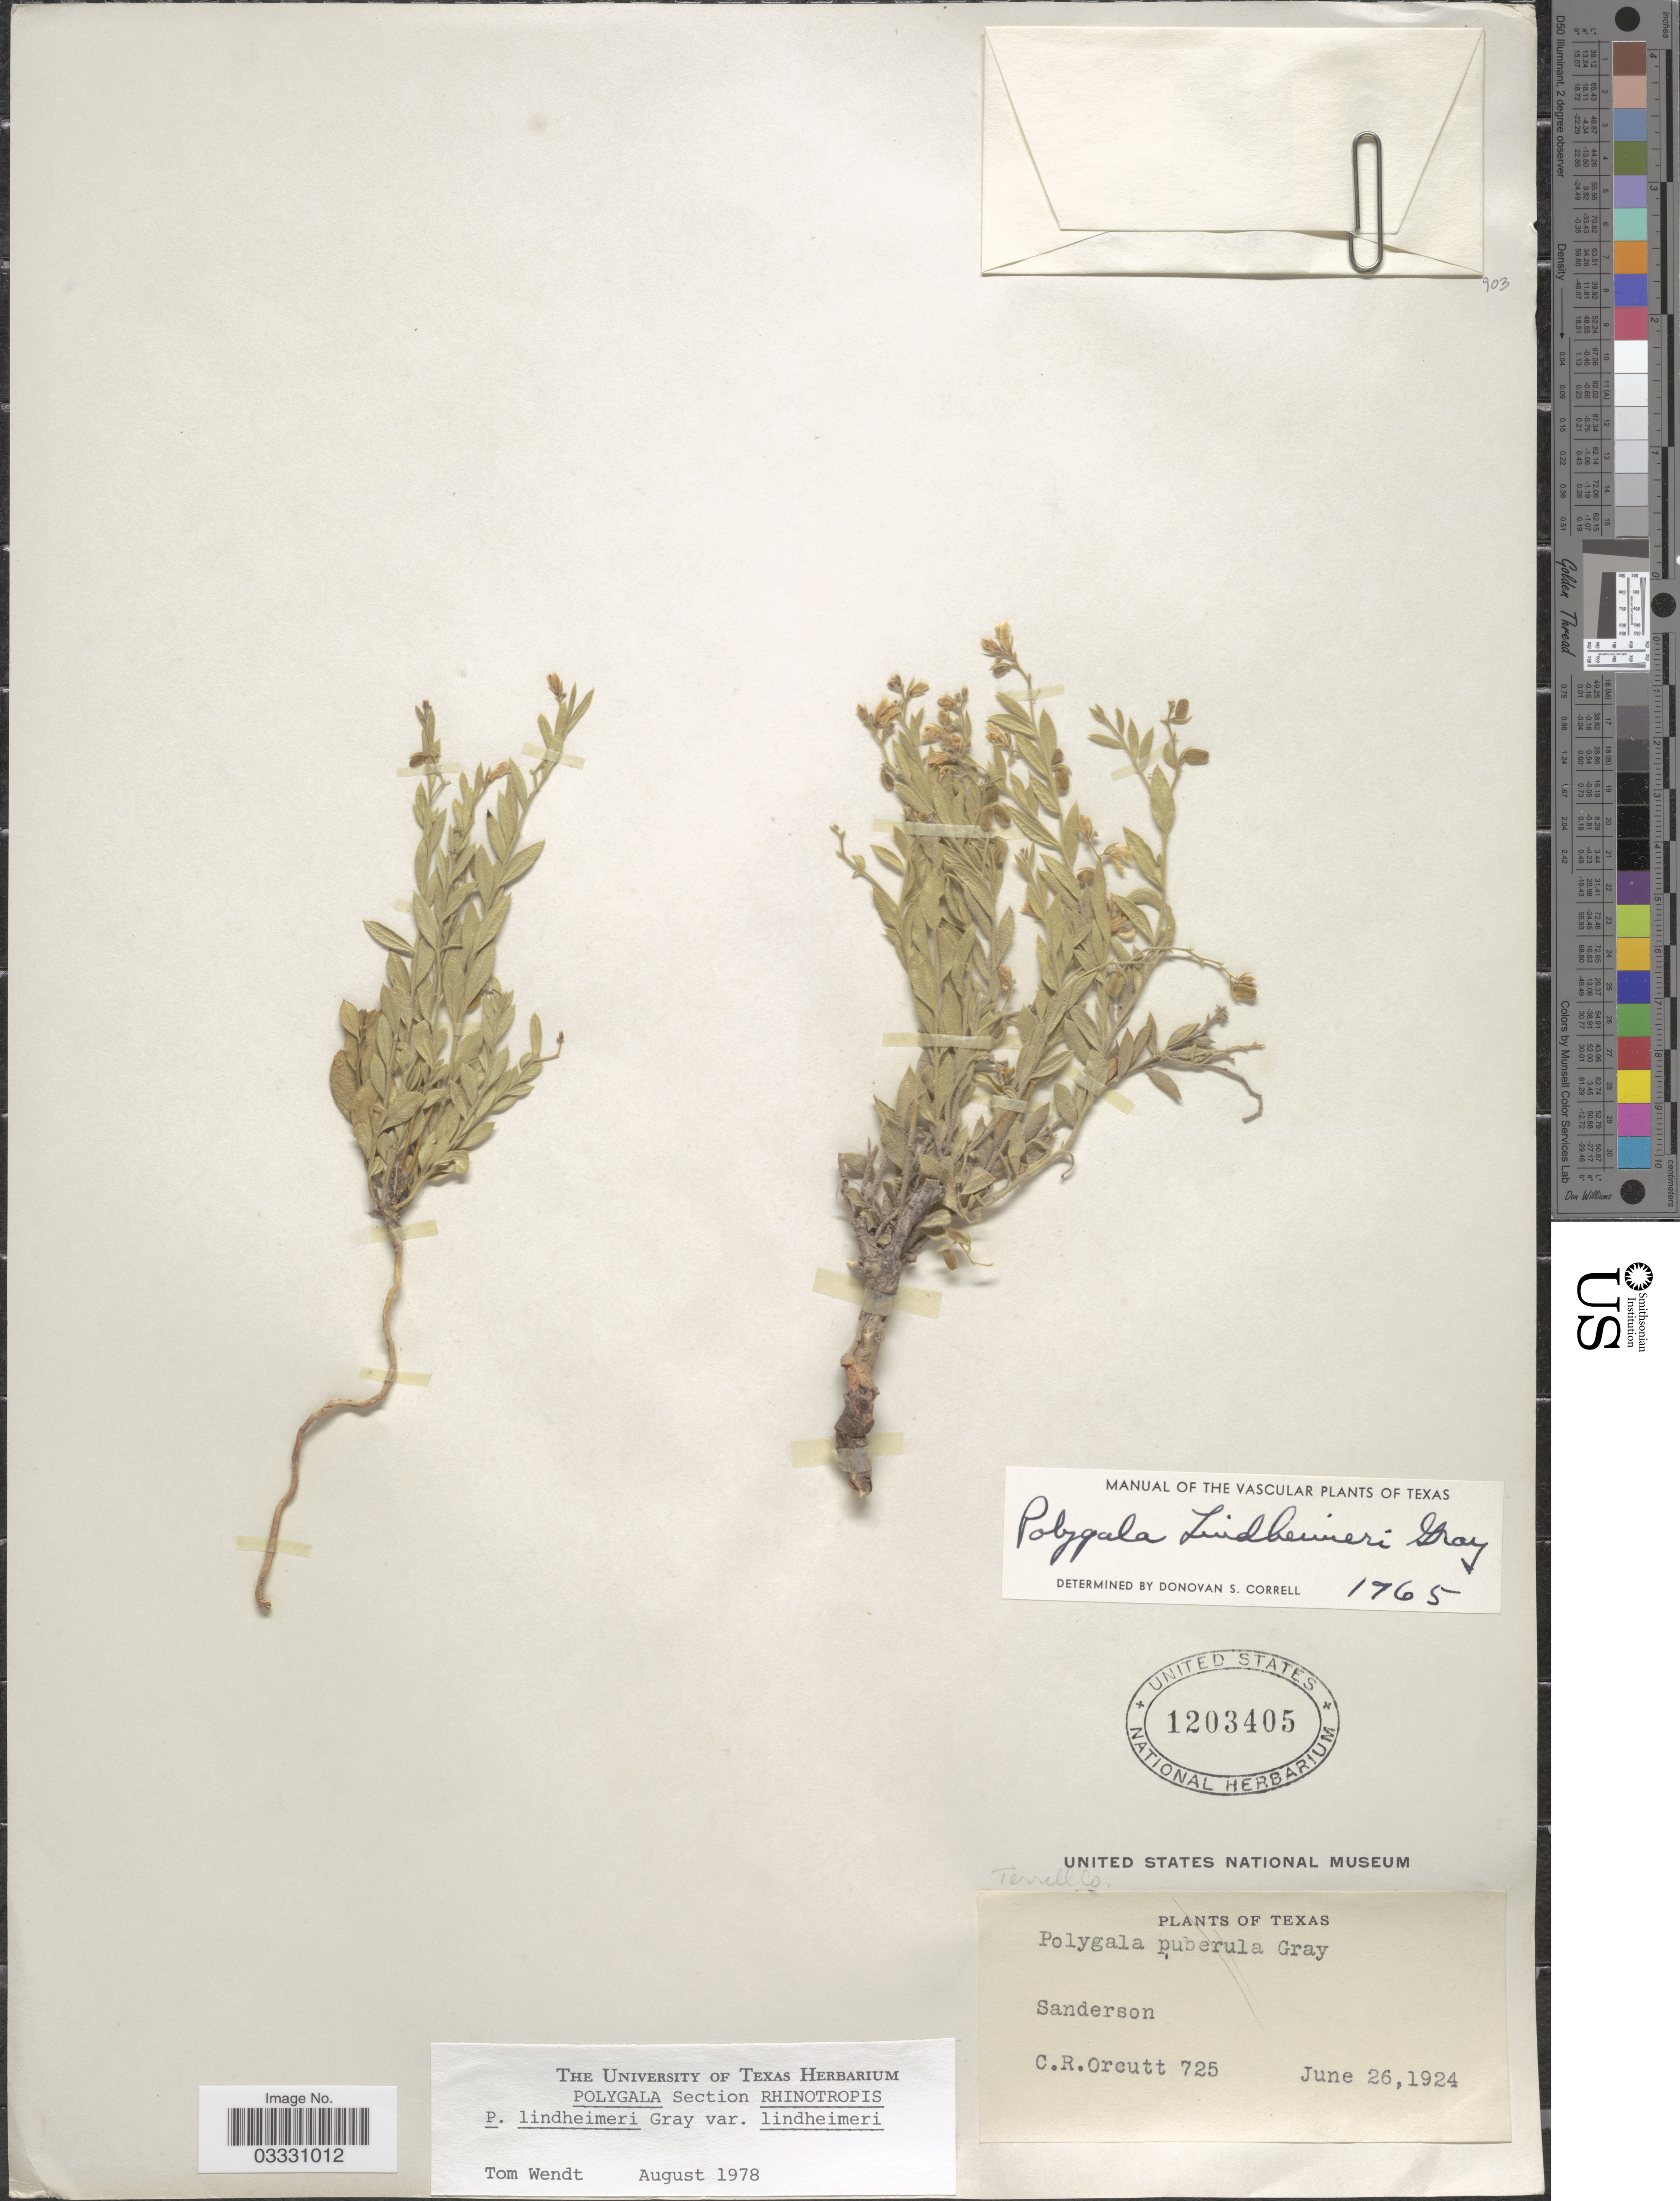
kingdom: Plantae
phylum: Tracheophyta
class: Magnoliopsida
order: Fabales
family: Polygalaceae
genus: Rhinotropis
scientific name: Rhinotropis lindheimeri var. lindheimeri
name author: (A. Gray) J.R. Abbott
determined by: Strong, Mark T., (BOT), Smithsonian Institution - National Museum of Natural History (UNITED STATES)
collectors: C. R. Orcutt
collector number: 725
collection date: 1924-06-26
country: United States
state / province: Texas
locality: Sanderson.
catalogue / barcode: US 1203405